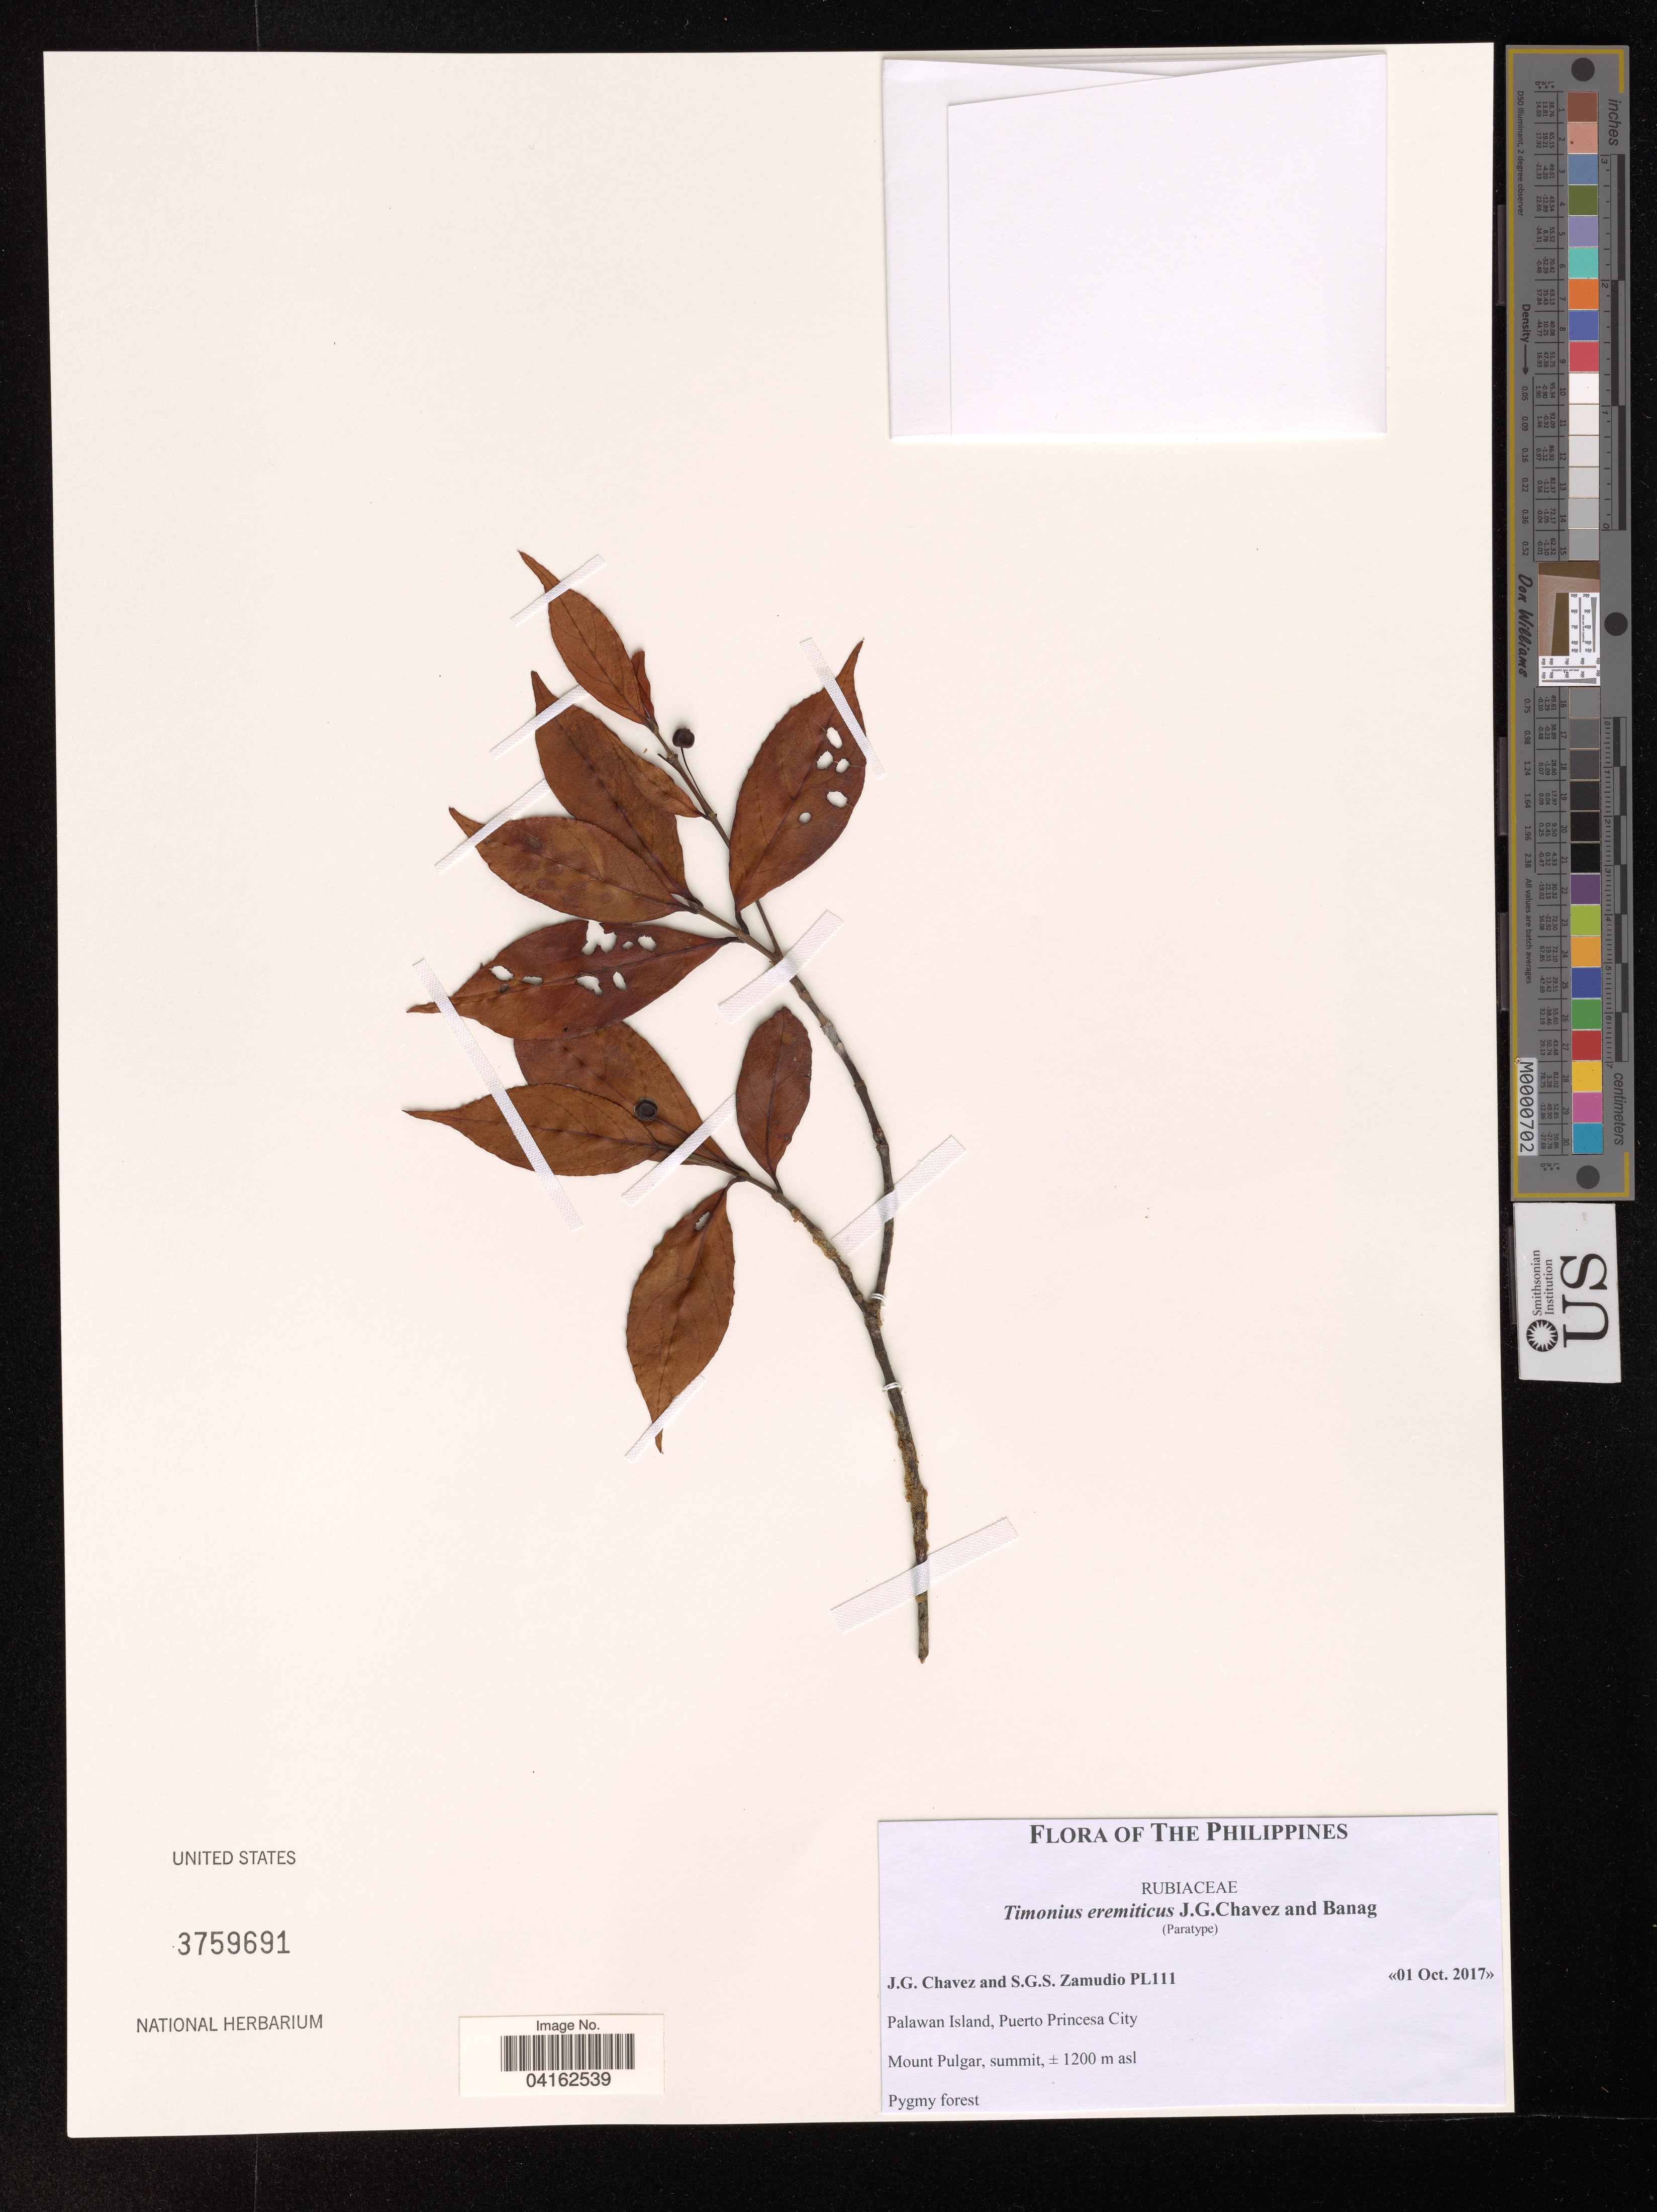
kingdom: Plantae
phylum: Tracheophyta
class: Magnoliopsida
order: Gentianales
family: Rubiaceae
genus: Timonius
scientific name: Timonius eremiticus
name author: J.G. Chavez & Banag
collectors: J. G. Chavez & S. Zamudio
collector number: PL111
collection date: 2017-10-01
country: Philippines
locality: Palawan Island, Puerto Princessa City. Mount Pulgar, summit.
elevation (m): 1200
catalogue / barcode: US 3759691